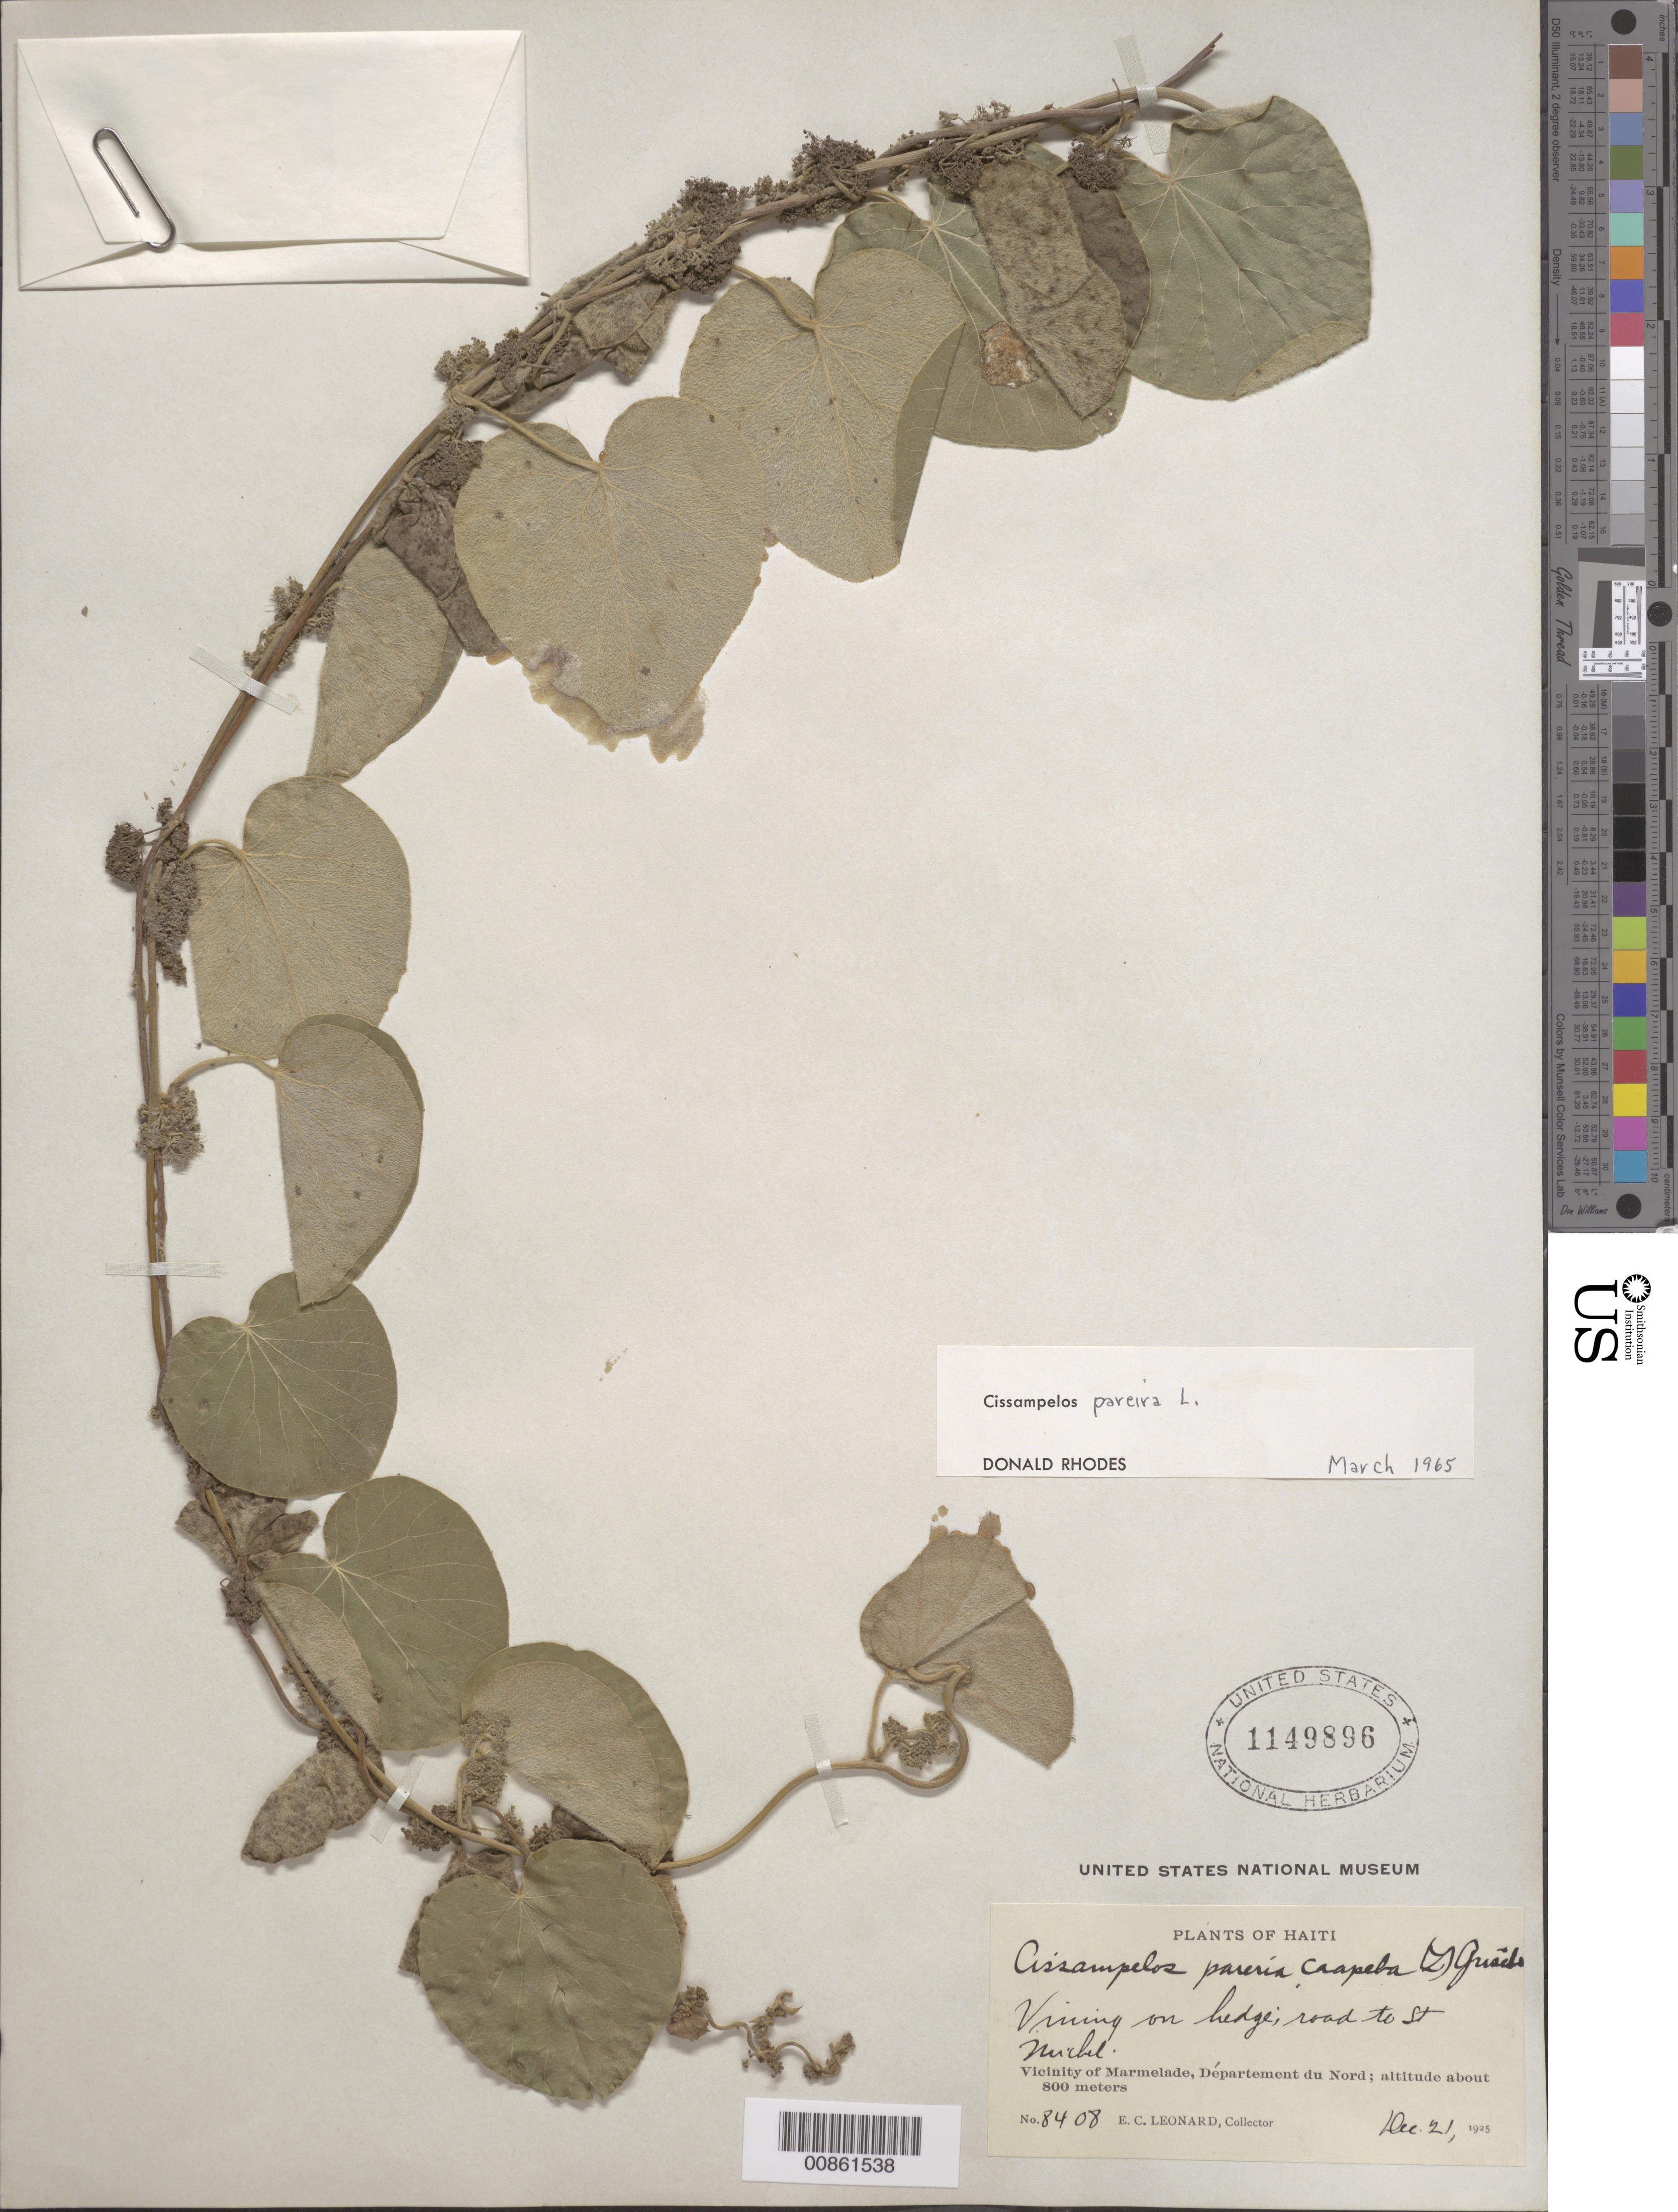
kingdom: Plantae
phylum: Tracheophyta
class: Magnoliopsida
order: Ranunculales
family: Menispermaceae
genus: Cissampelos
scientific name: Cissampelos pareira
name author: L.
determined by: Rhodes, D.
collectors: E. C. Leonard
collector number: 8408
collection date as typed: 21 Dec 1925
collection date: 1925-12-21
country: Haiti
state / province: Nord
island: Hispaniola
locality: Vicinity of Marmelade. Road to St Michel.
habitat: Vining on hedge.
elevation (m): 800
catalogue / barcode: US 1149896